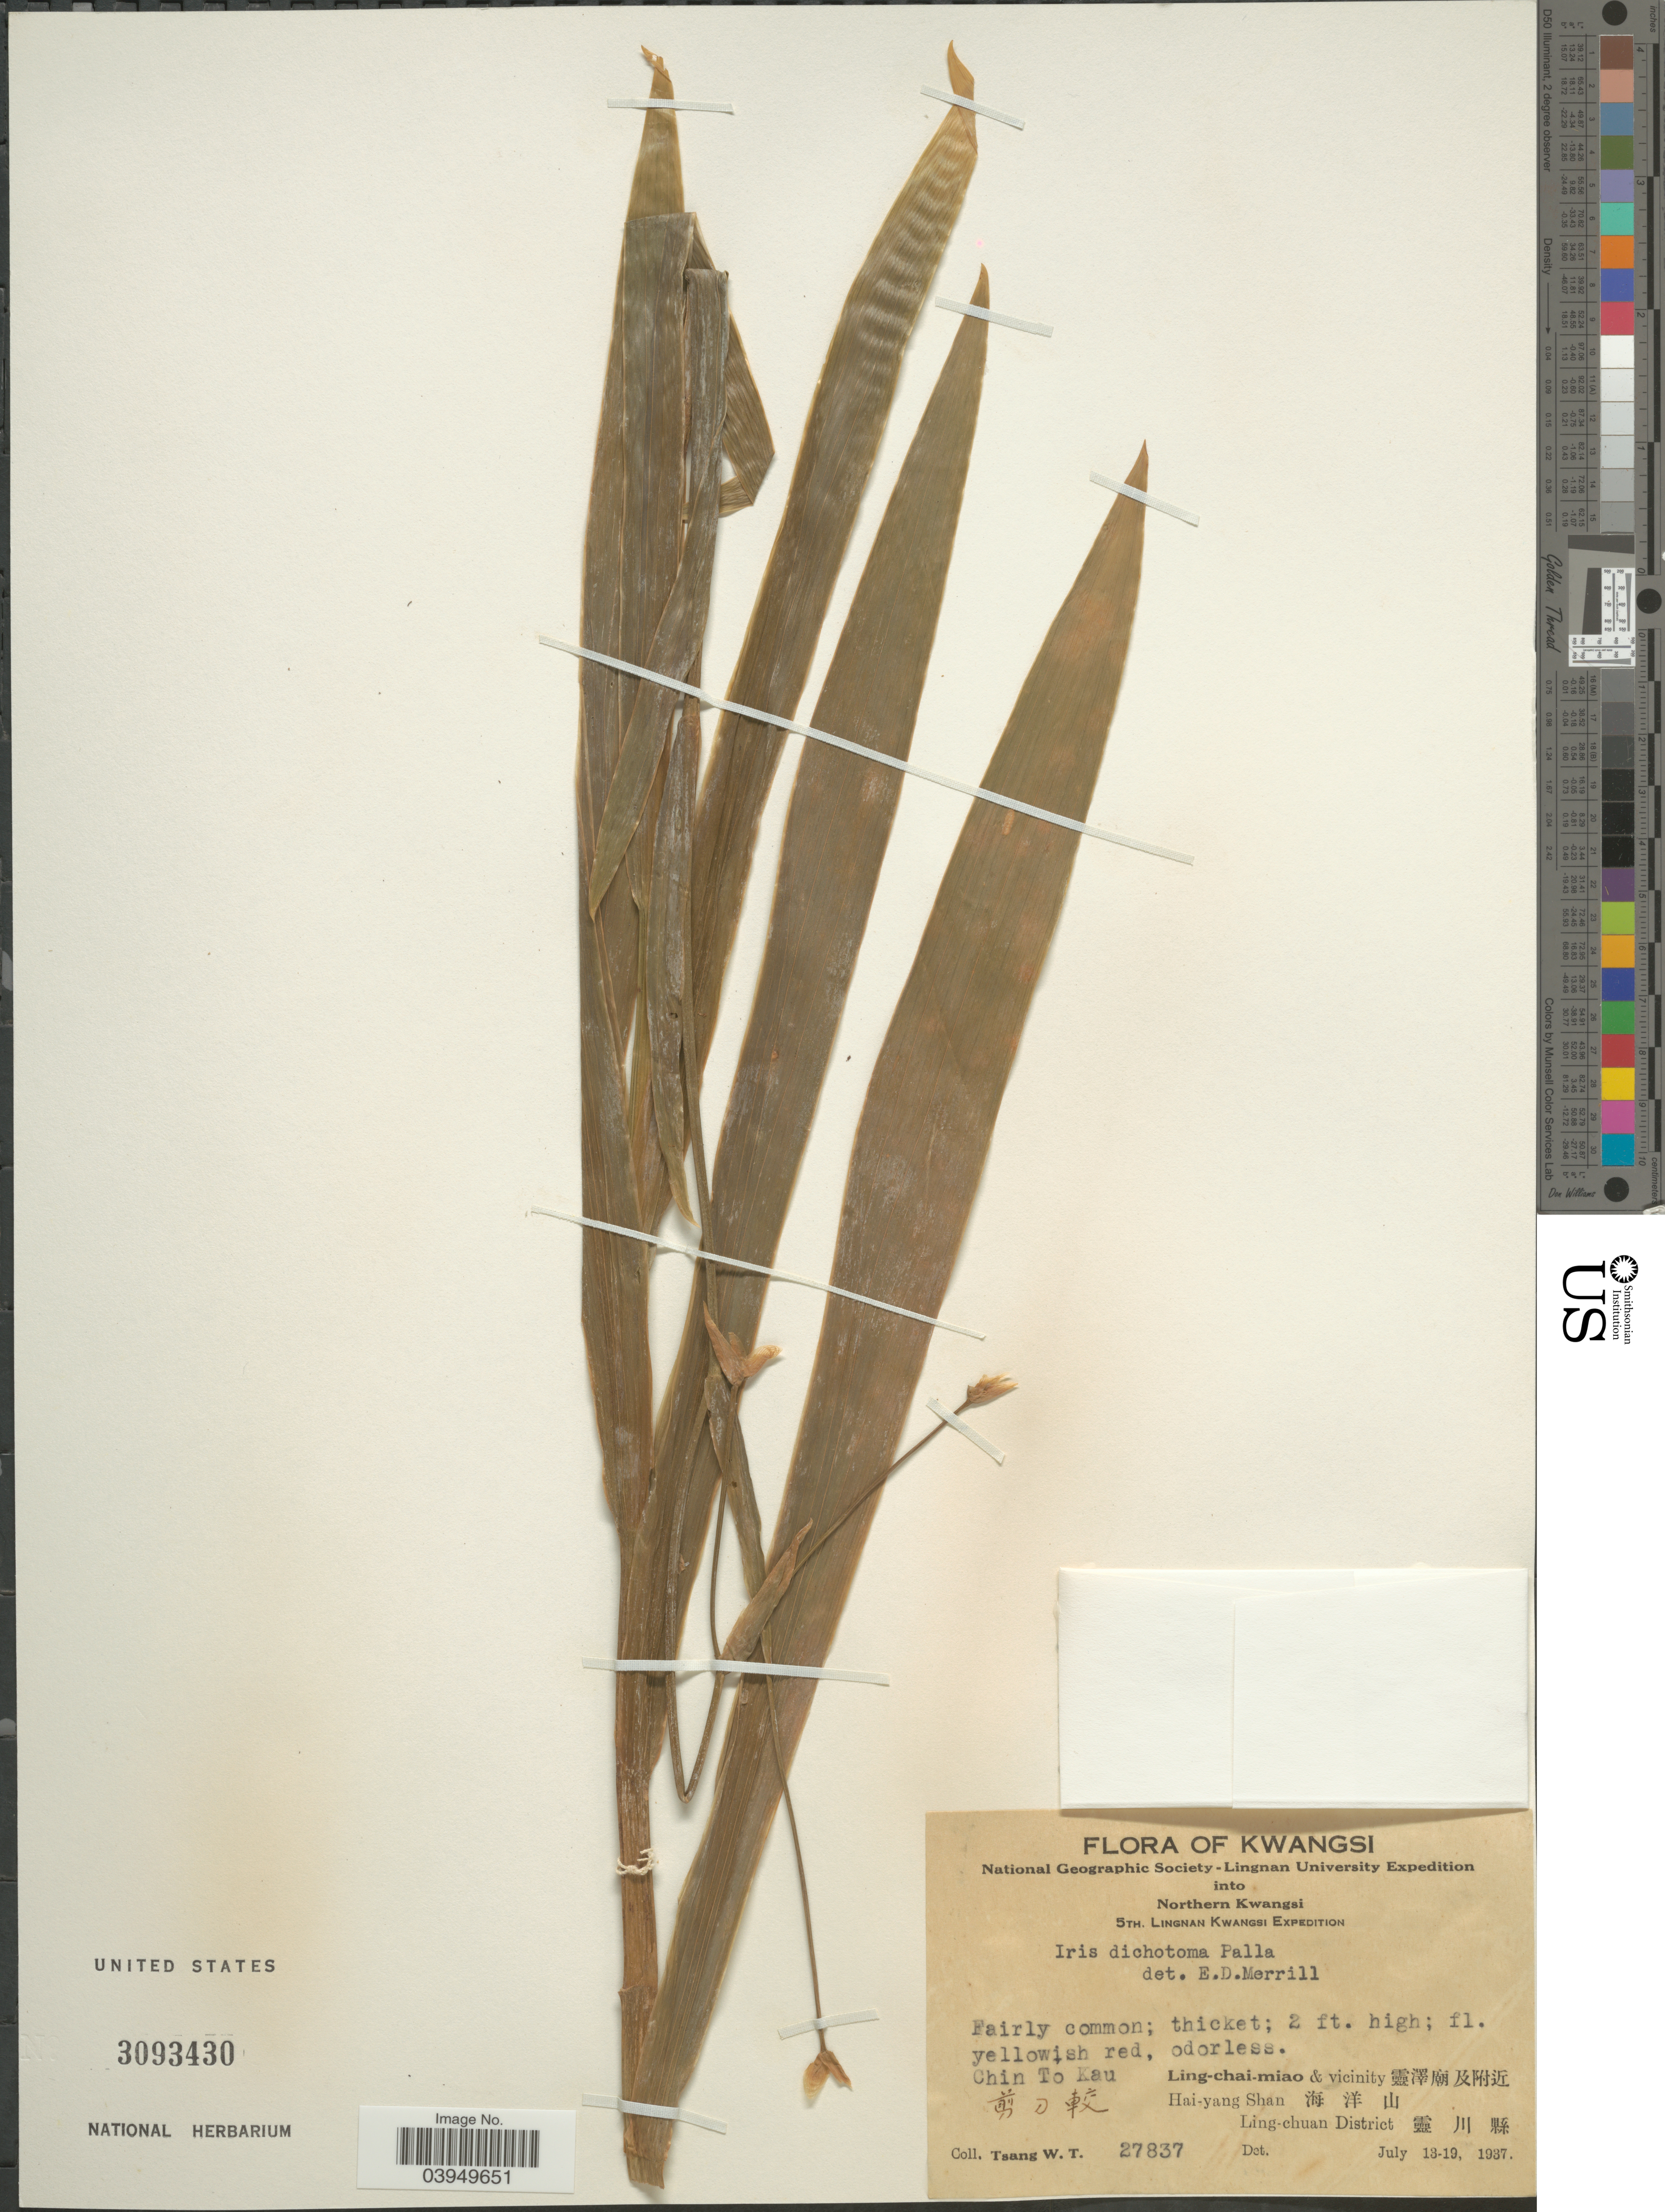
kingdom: Plantae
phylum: Tracheophyta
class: Liliopsida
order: Asparagales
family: Iridaceae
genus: Iris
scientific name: Iris dichotoma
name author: Pall.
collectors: W. T. Tsang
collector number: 27837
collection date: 1937-07-13/1937-07-19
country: China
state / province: Guangxi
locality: Northern Kwangsi. Chin To Kau X. Ling-chai-miao & vicinity X. Hai-yang Shan X. Ling-chuan District X.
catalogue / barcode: US 3093430